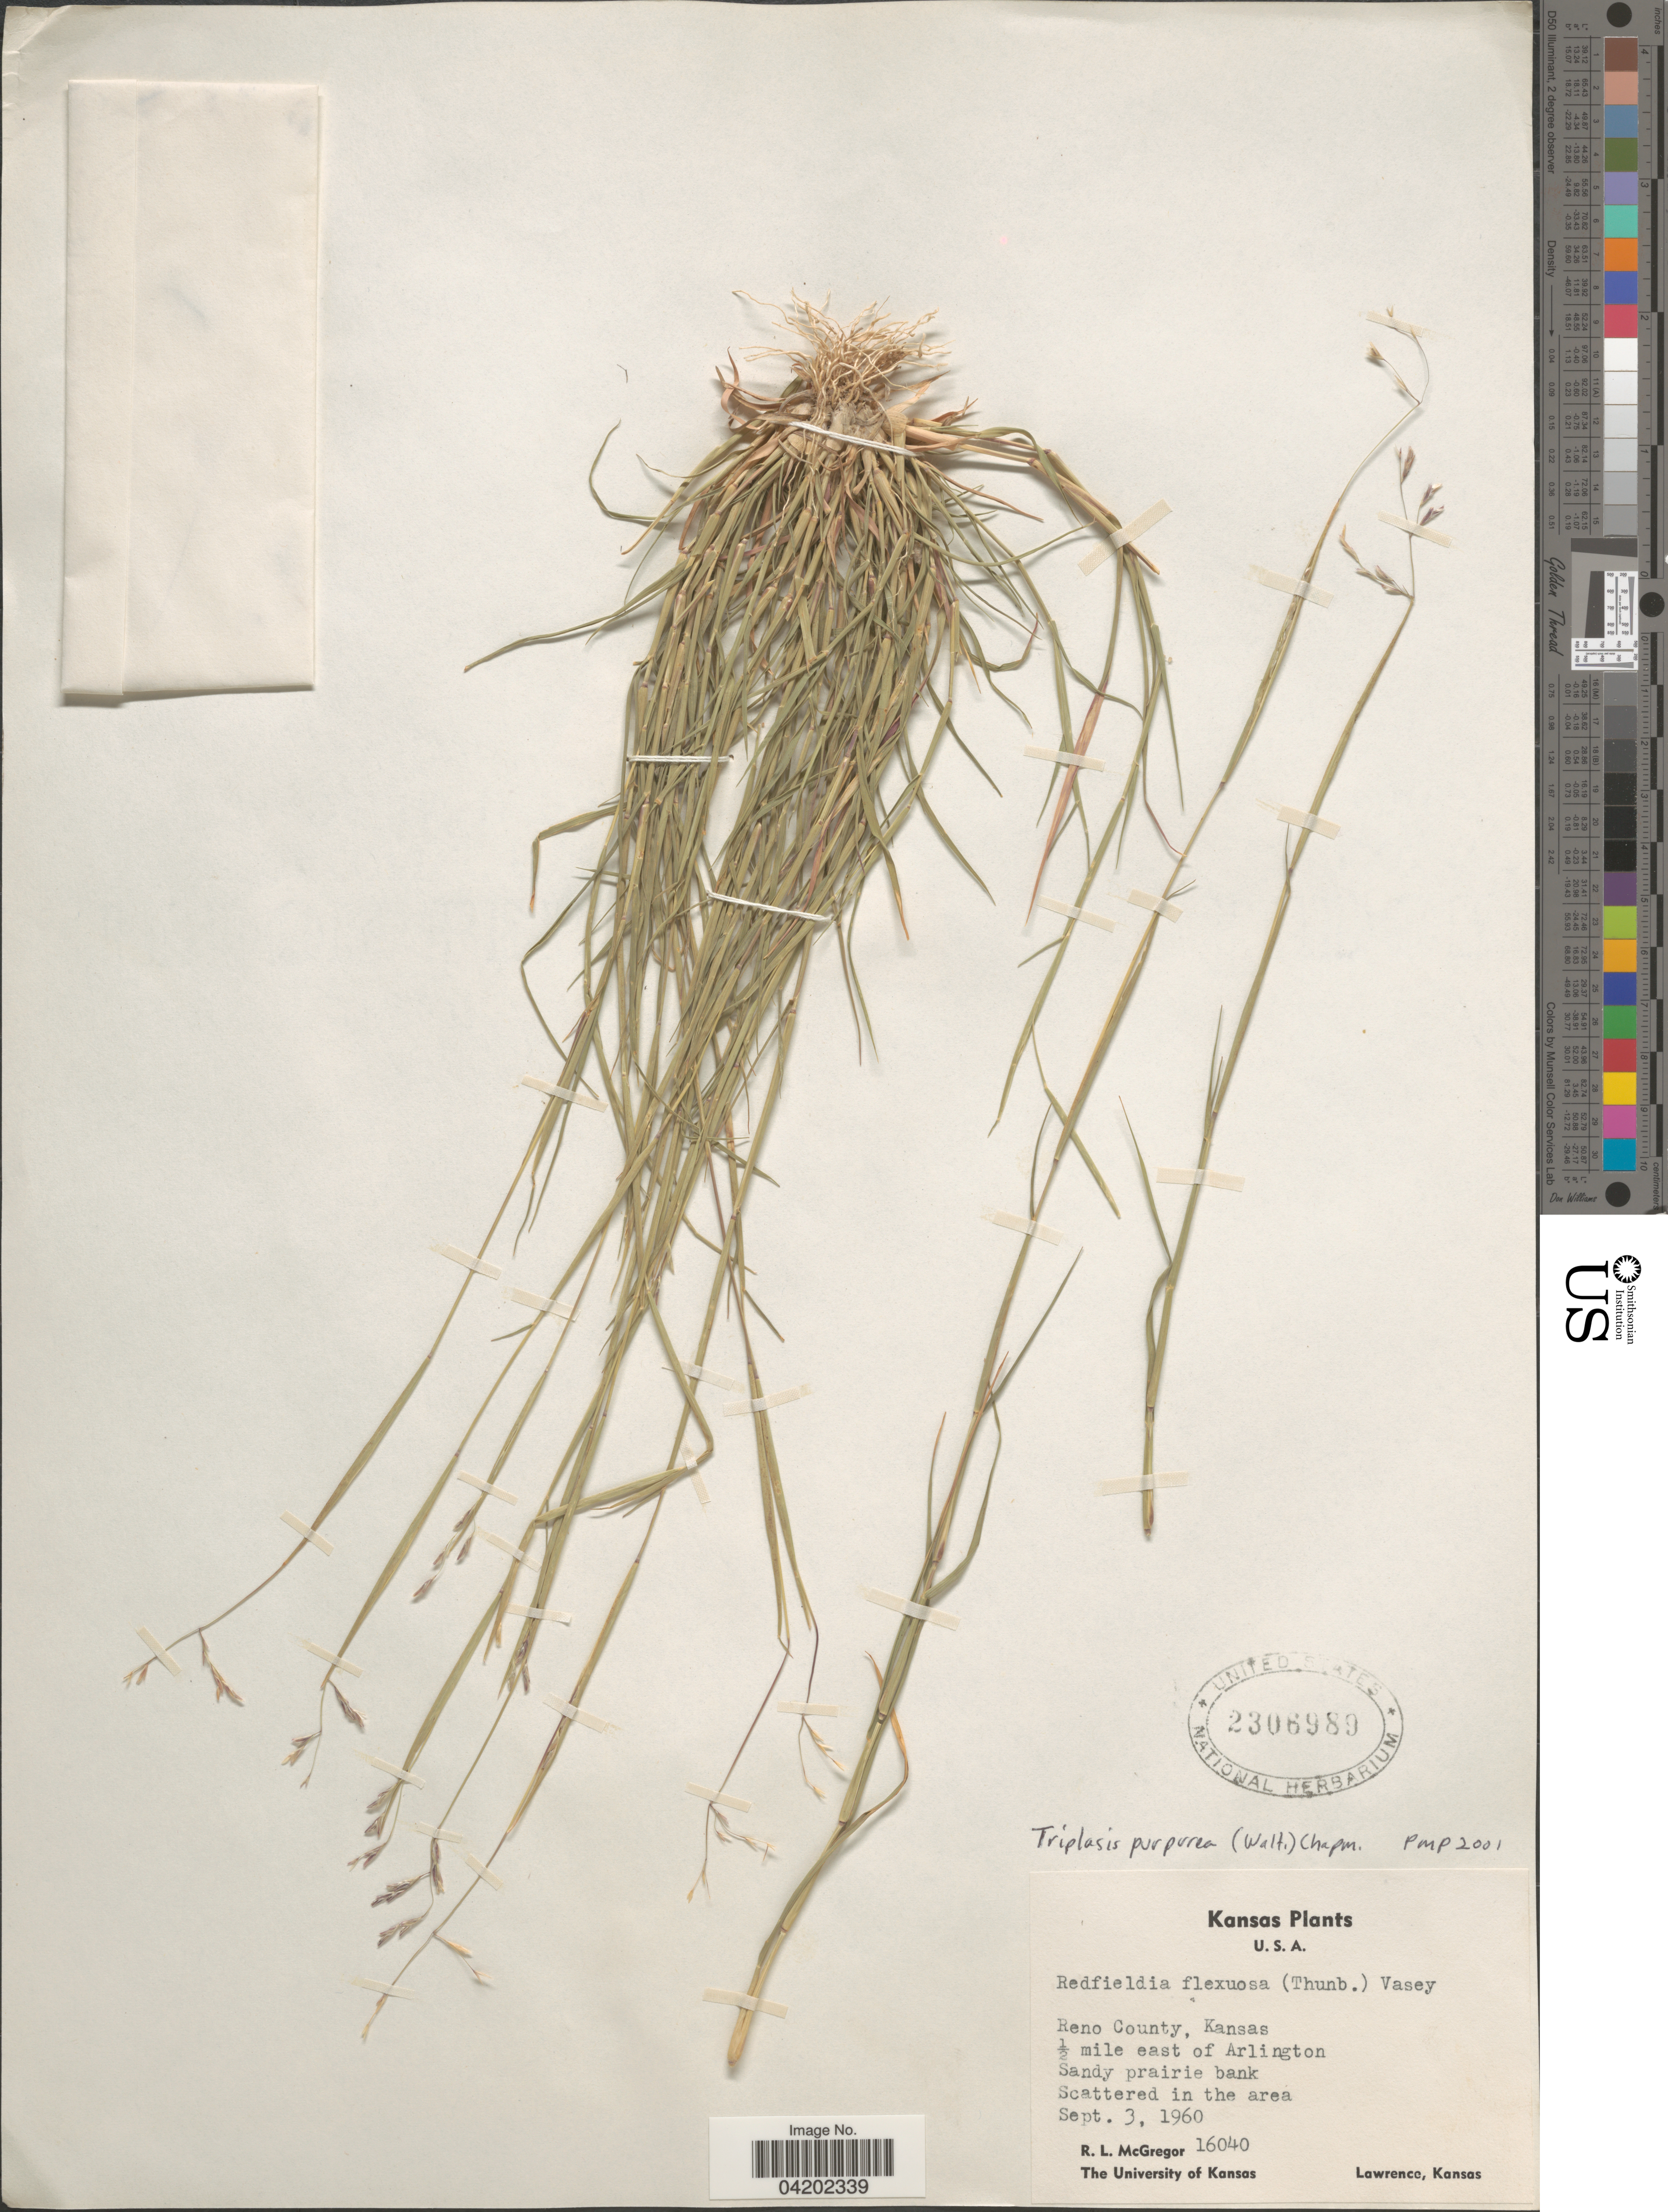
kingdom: Plantae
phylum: Tracheophyta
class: Liliopsida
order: Poales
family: Poaceae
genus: Triplasis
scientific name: Triplasis purpurea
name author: (Walter) Chapm.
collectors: R. McGregor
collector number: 16040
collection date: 1960-09-03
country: United States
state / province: Kansas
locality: Reno County. ½ mile east of Arlington.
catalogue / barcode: US 2306989